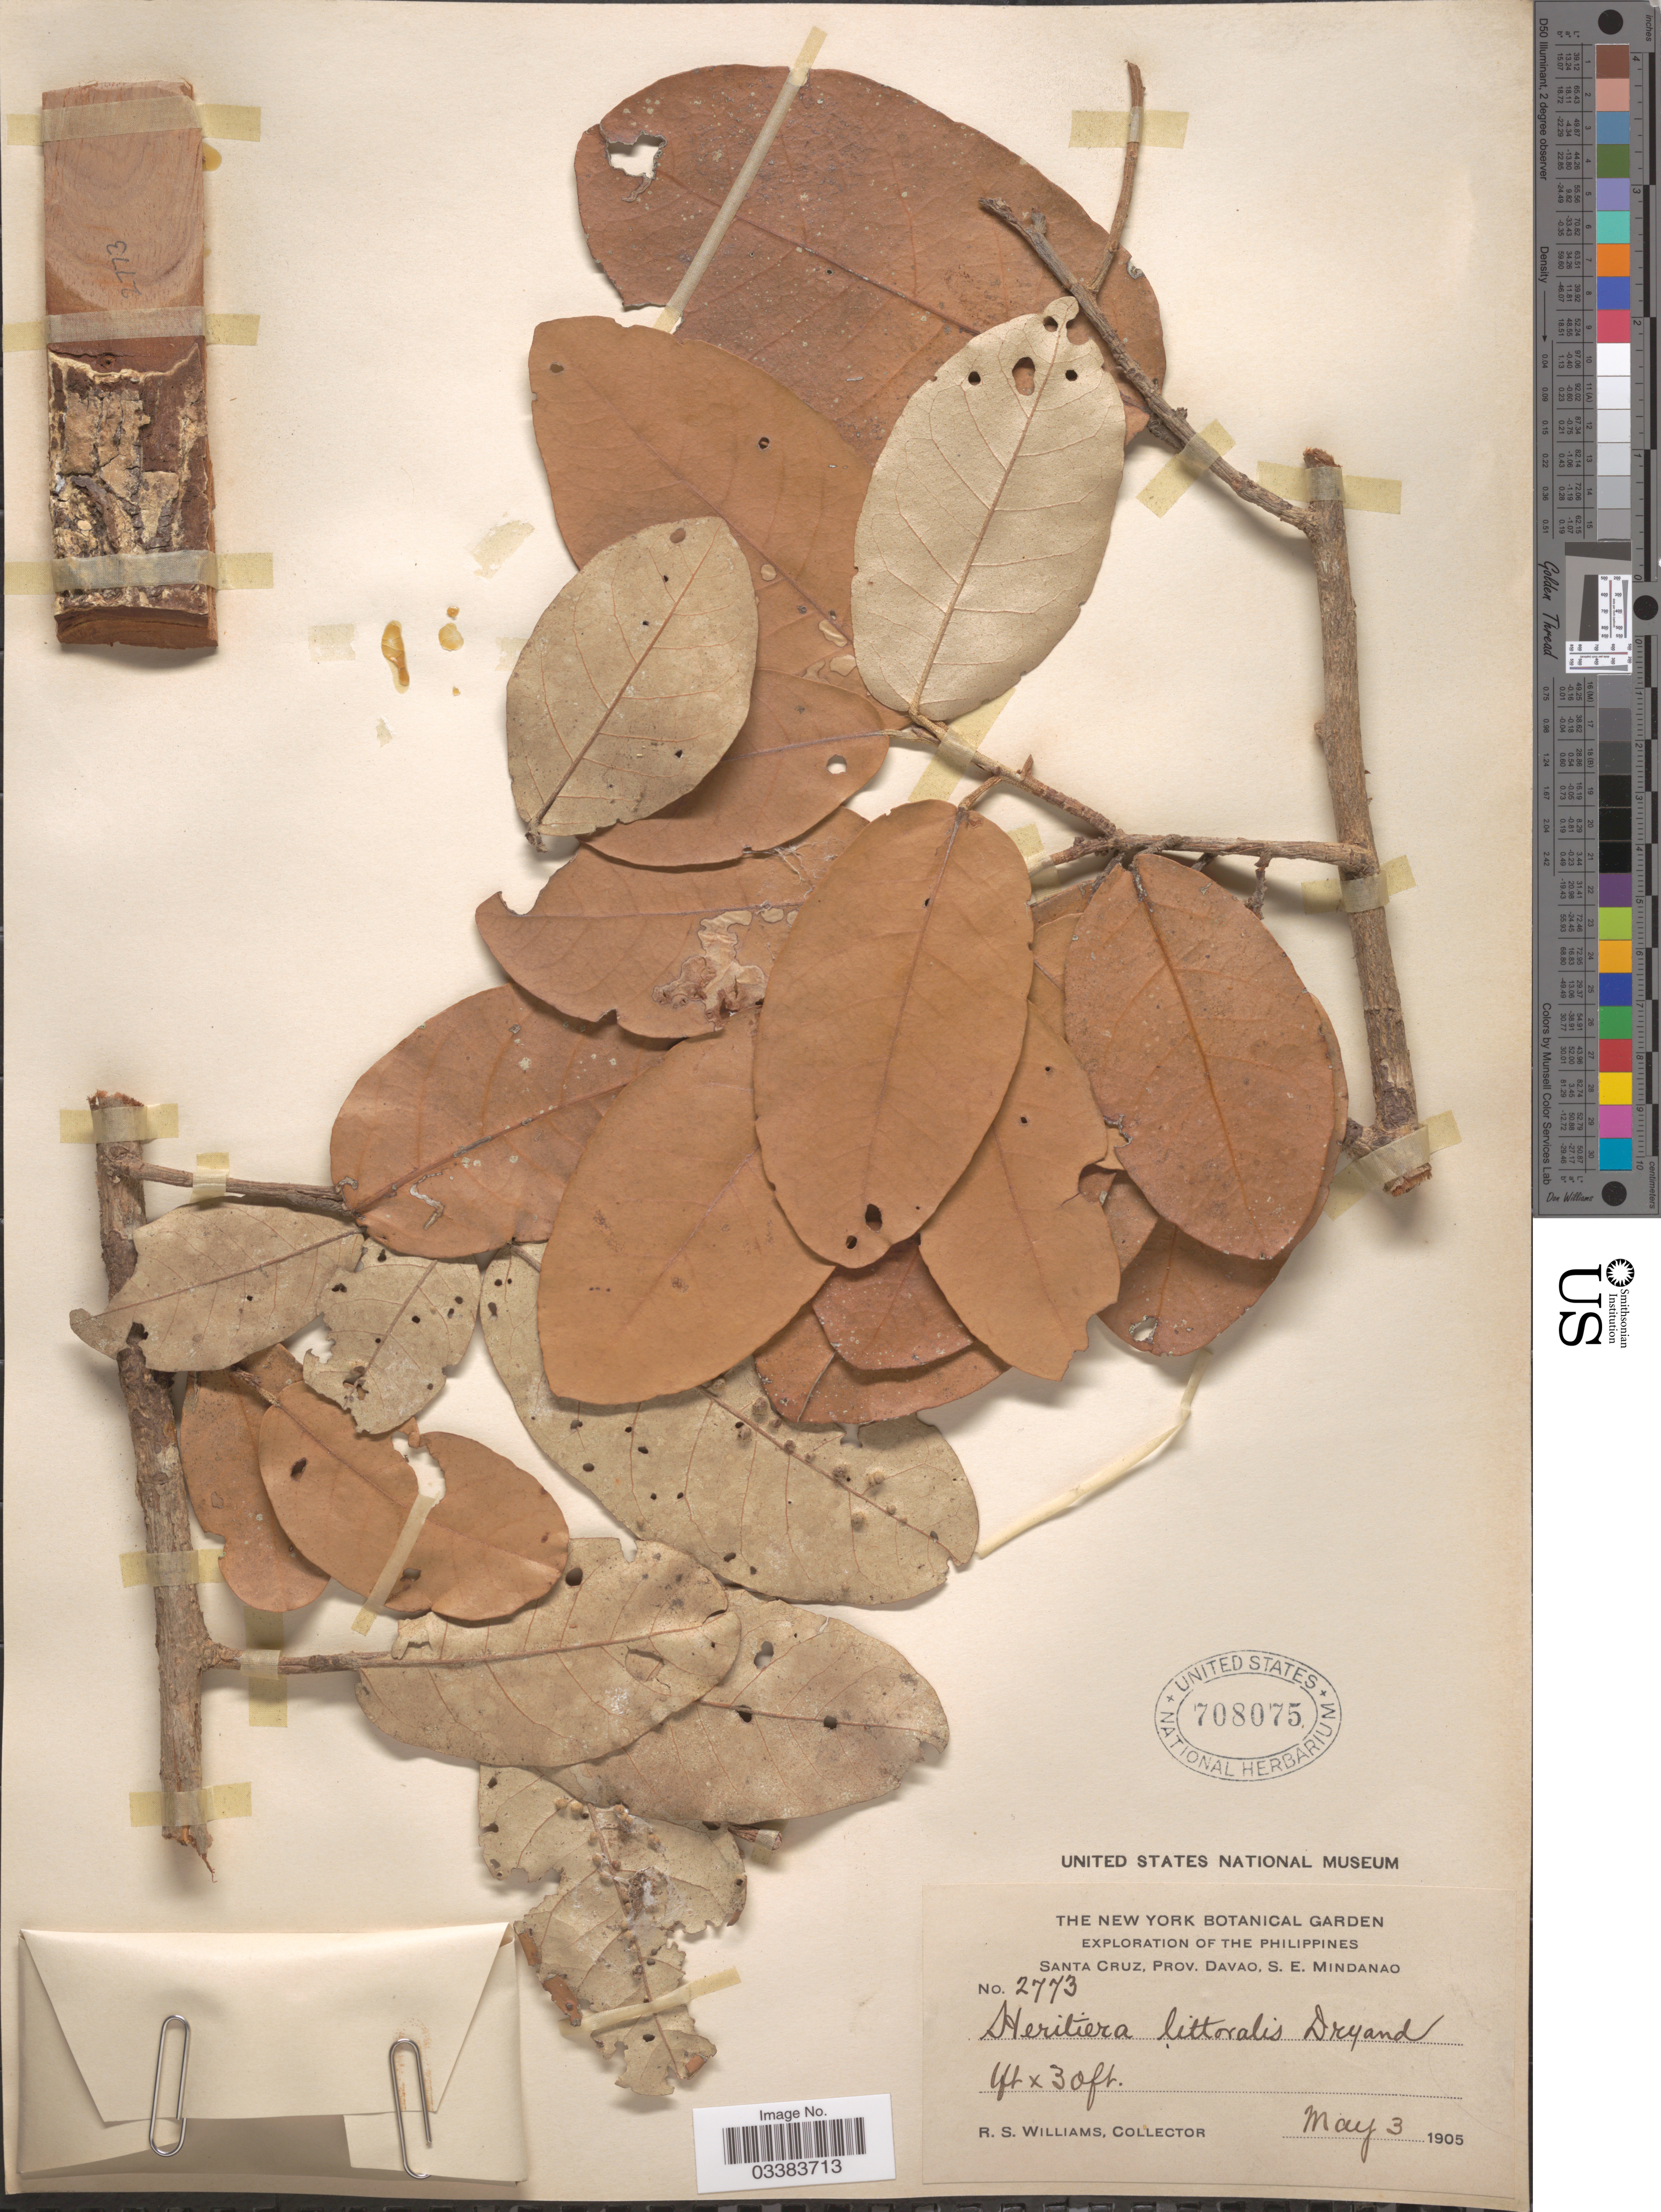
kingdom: Plantae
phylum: Tracheophyta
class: Magnoliopsida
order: Malvales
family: Malvaceae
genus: Heritiera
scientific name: Heritiera littoralis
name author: Aiton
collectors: R. S. Williams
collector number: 2773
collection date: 1905-05-03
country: Philippines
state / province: Davao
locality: Santa Cruz, S. E. Mindanao.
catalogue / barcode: US 708075